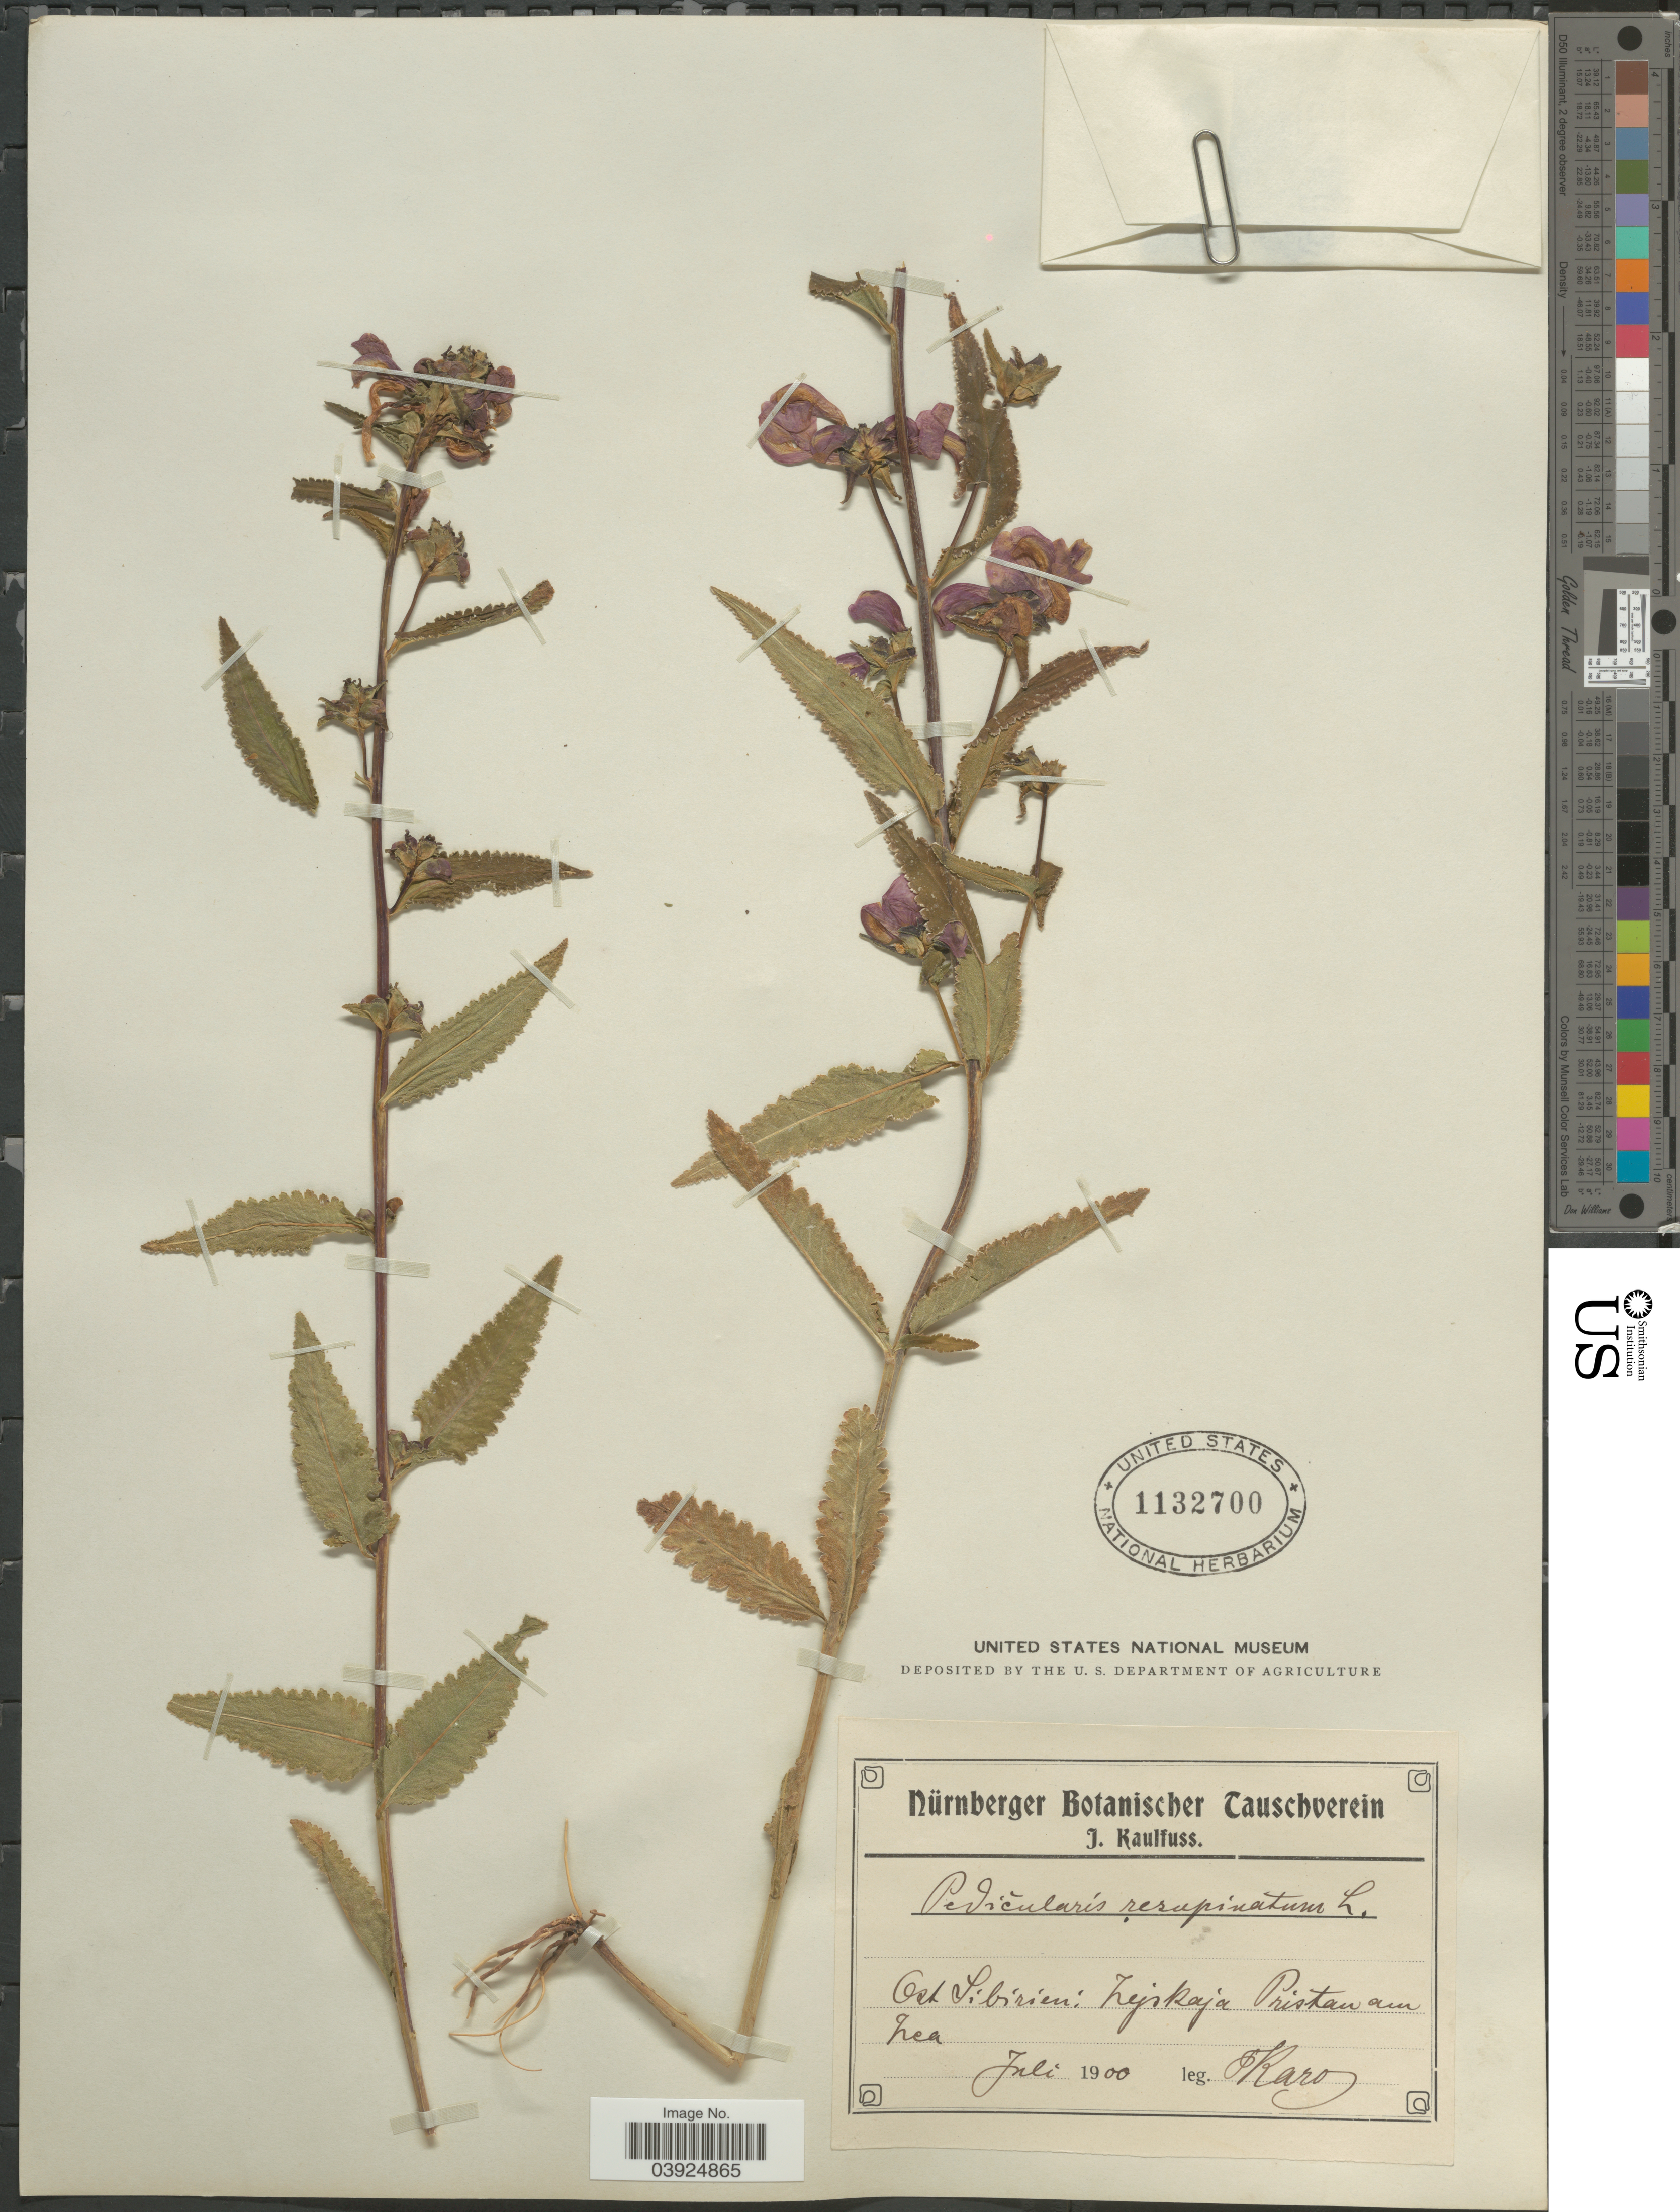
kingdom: Plantae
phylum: Tracheophyta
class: Magnoliopsida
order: Lamiales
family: Orobanchaceae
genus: Pedicularis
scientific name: Pedicularis resupinata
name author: L.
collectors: F. Karo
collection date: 1900-07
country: Russian Federation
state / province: Amur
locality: Ost Sibirien: Zejskaja Pristań am Zea.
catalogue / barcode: US 1132700